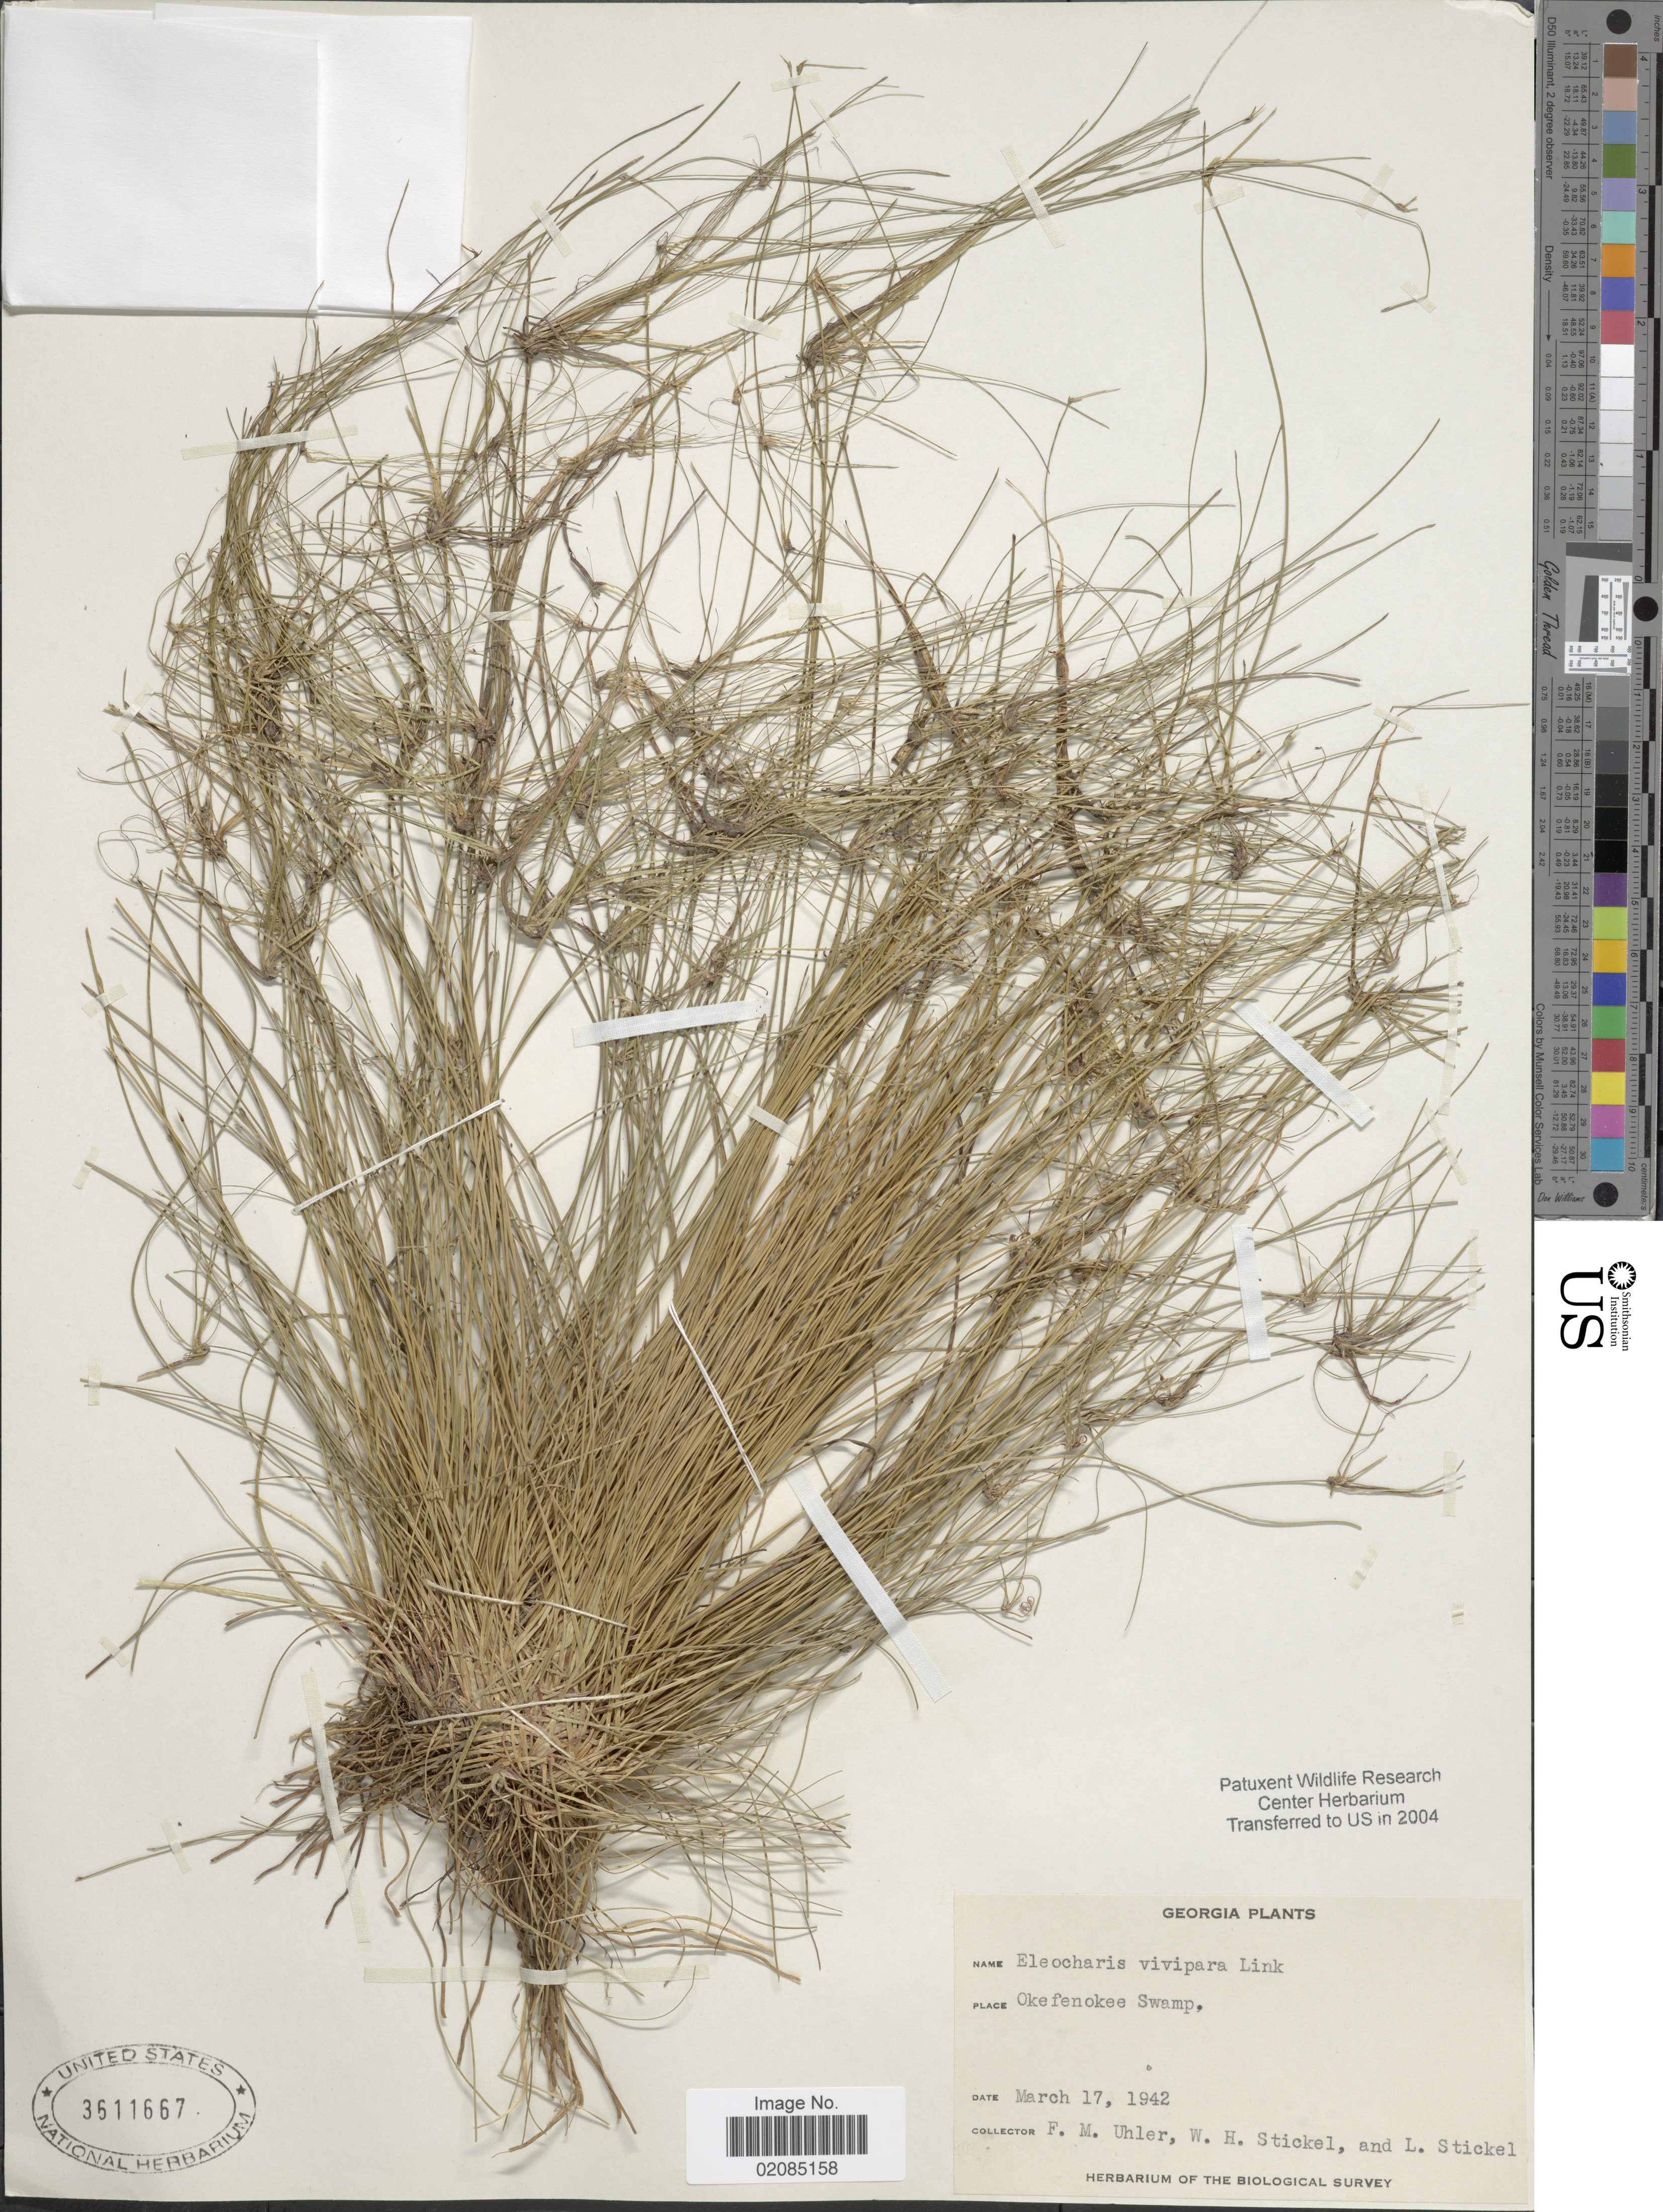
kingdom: Plantae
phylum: Tracheophyta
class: Liliopsida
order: Poales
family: Cyperaceae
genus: Eleocharis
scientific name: Eleocharis vivipara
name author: Link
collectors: F. M. Uhler, W. Stickel & L. Stickel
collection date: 1942-03-17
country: United States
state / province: Georgia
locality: Okefenokee Swamp.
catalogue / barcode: US 3611667